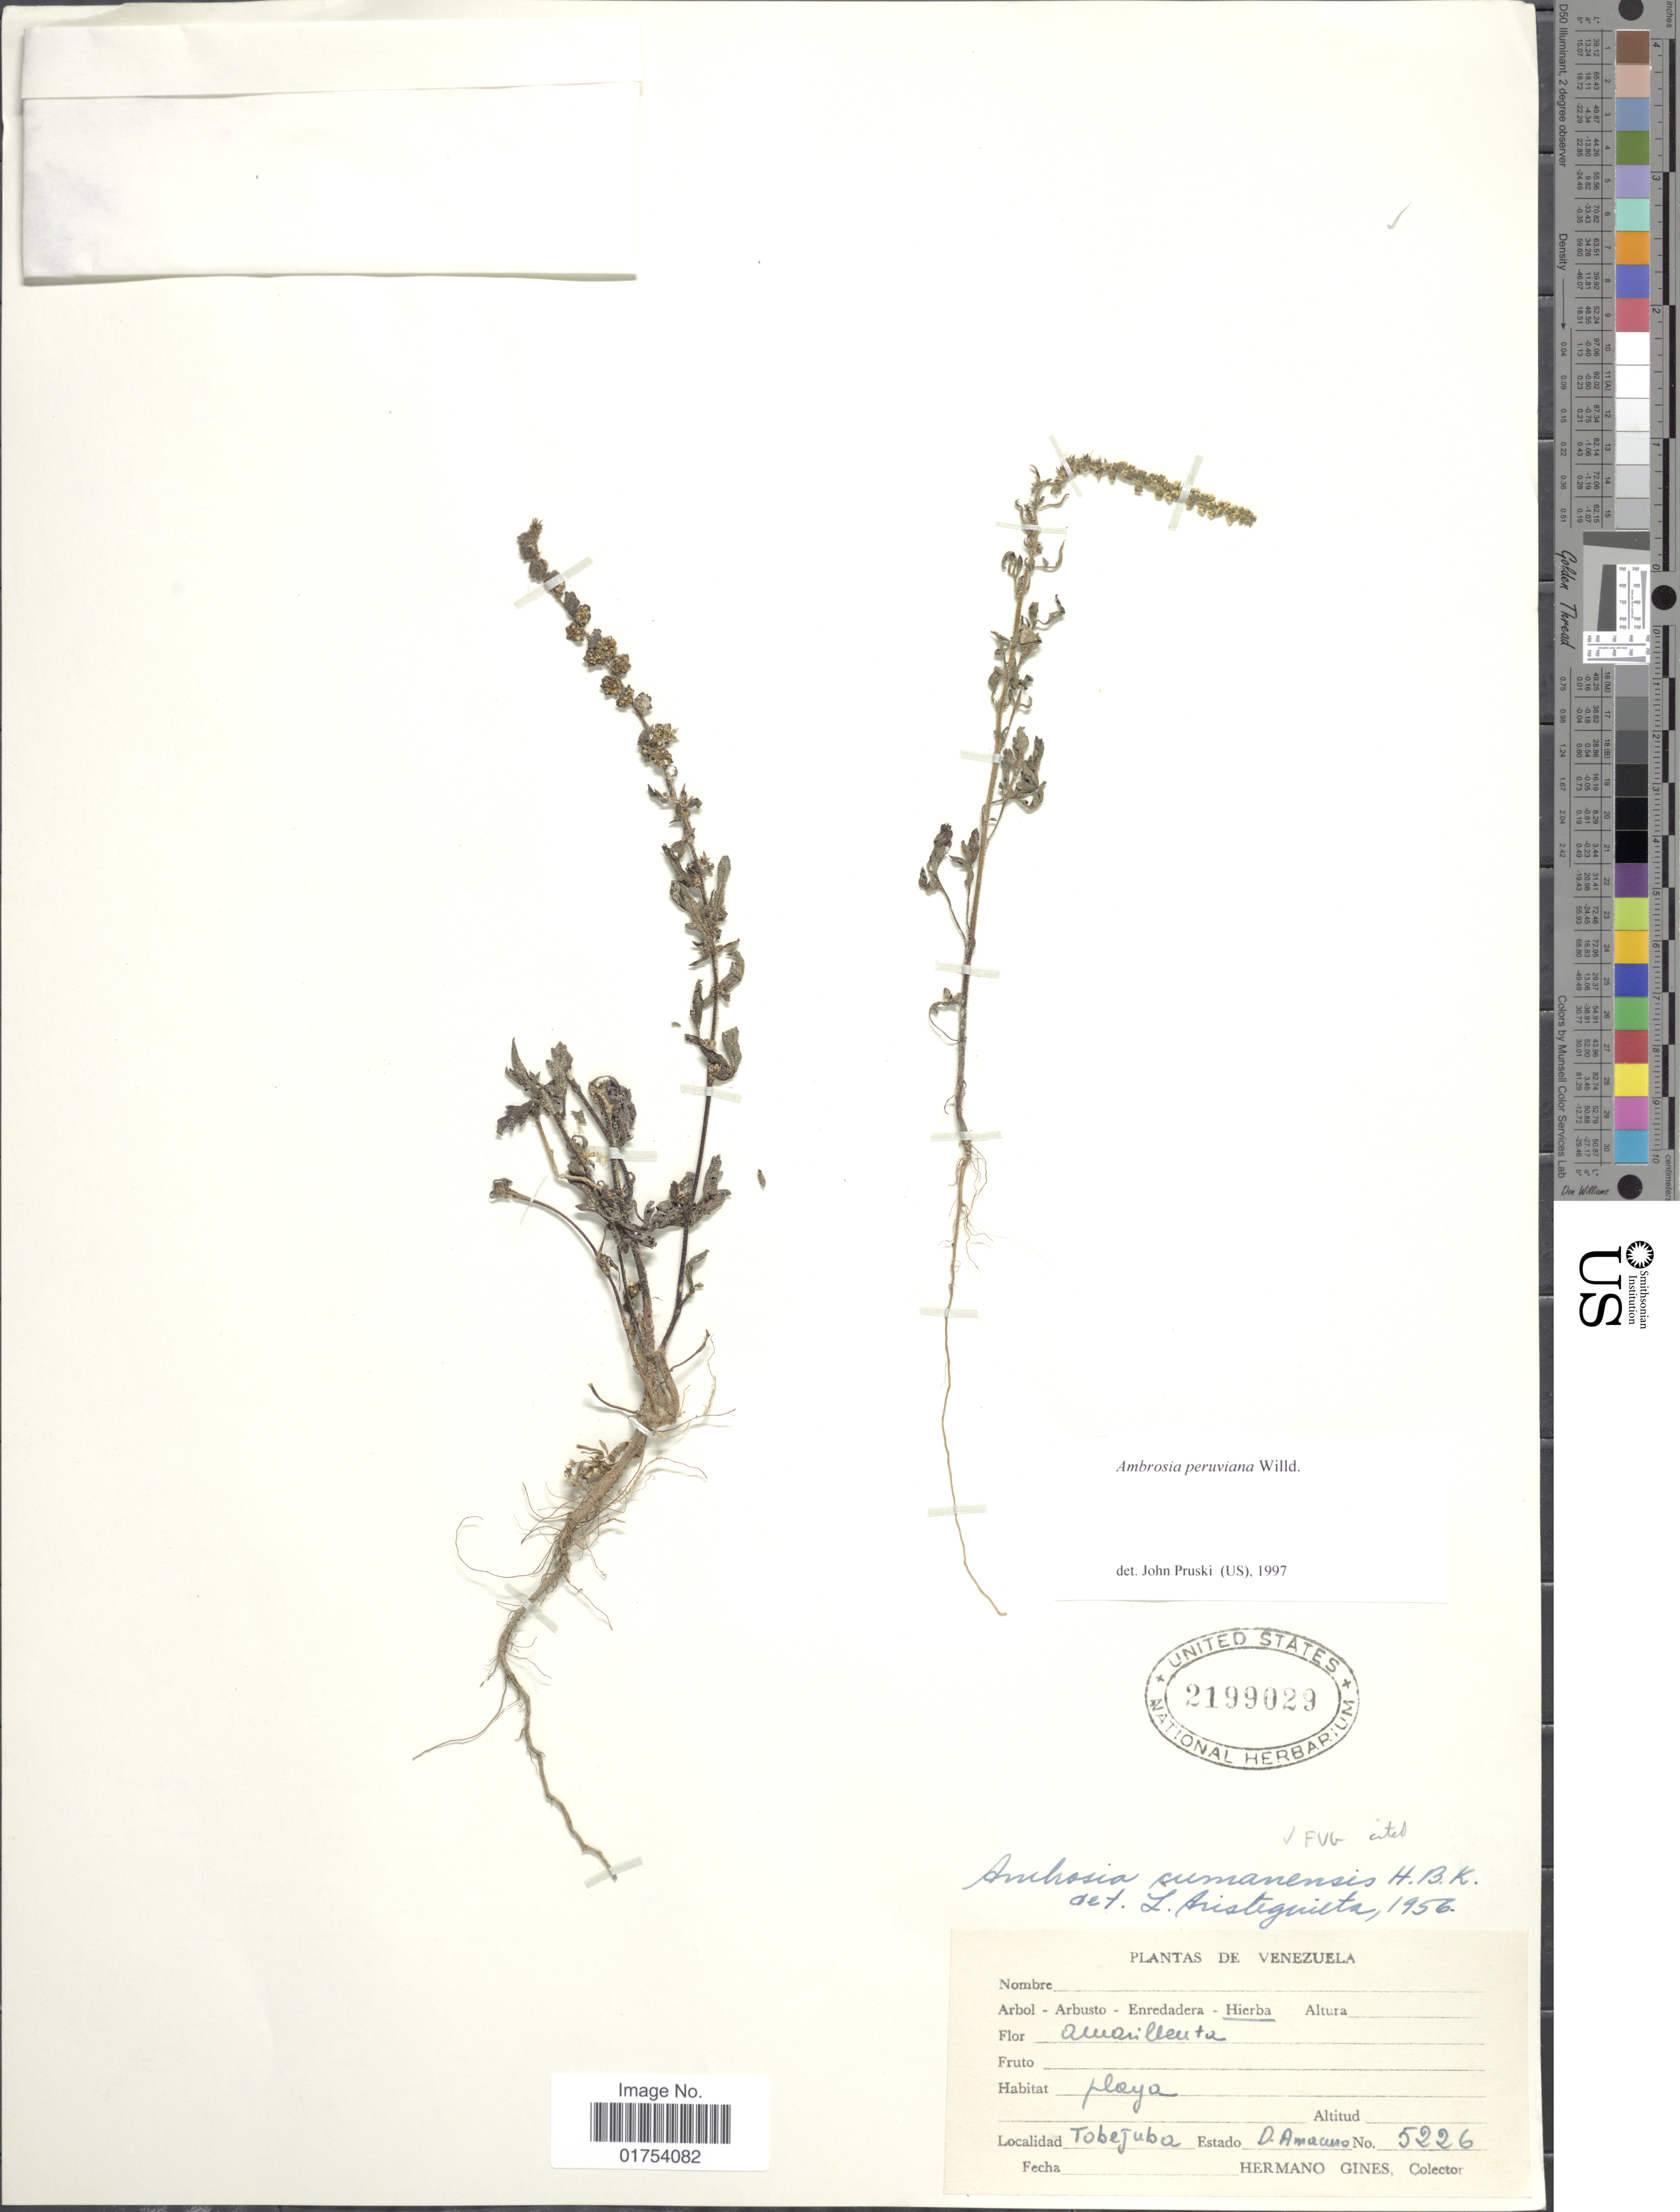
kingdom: Plantae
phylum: Tracheophyta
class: Magnoliopsida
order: Asterales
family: Asteraceae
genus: Ambrosia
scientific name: Ambrosia peruviana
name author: Willd.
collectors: Bro. Gines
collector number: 5226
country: Venezuela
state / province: Delta Amacuro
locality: Tobejuba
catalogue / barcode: US 2199029